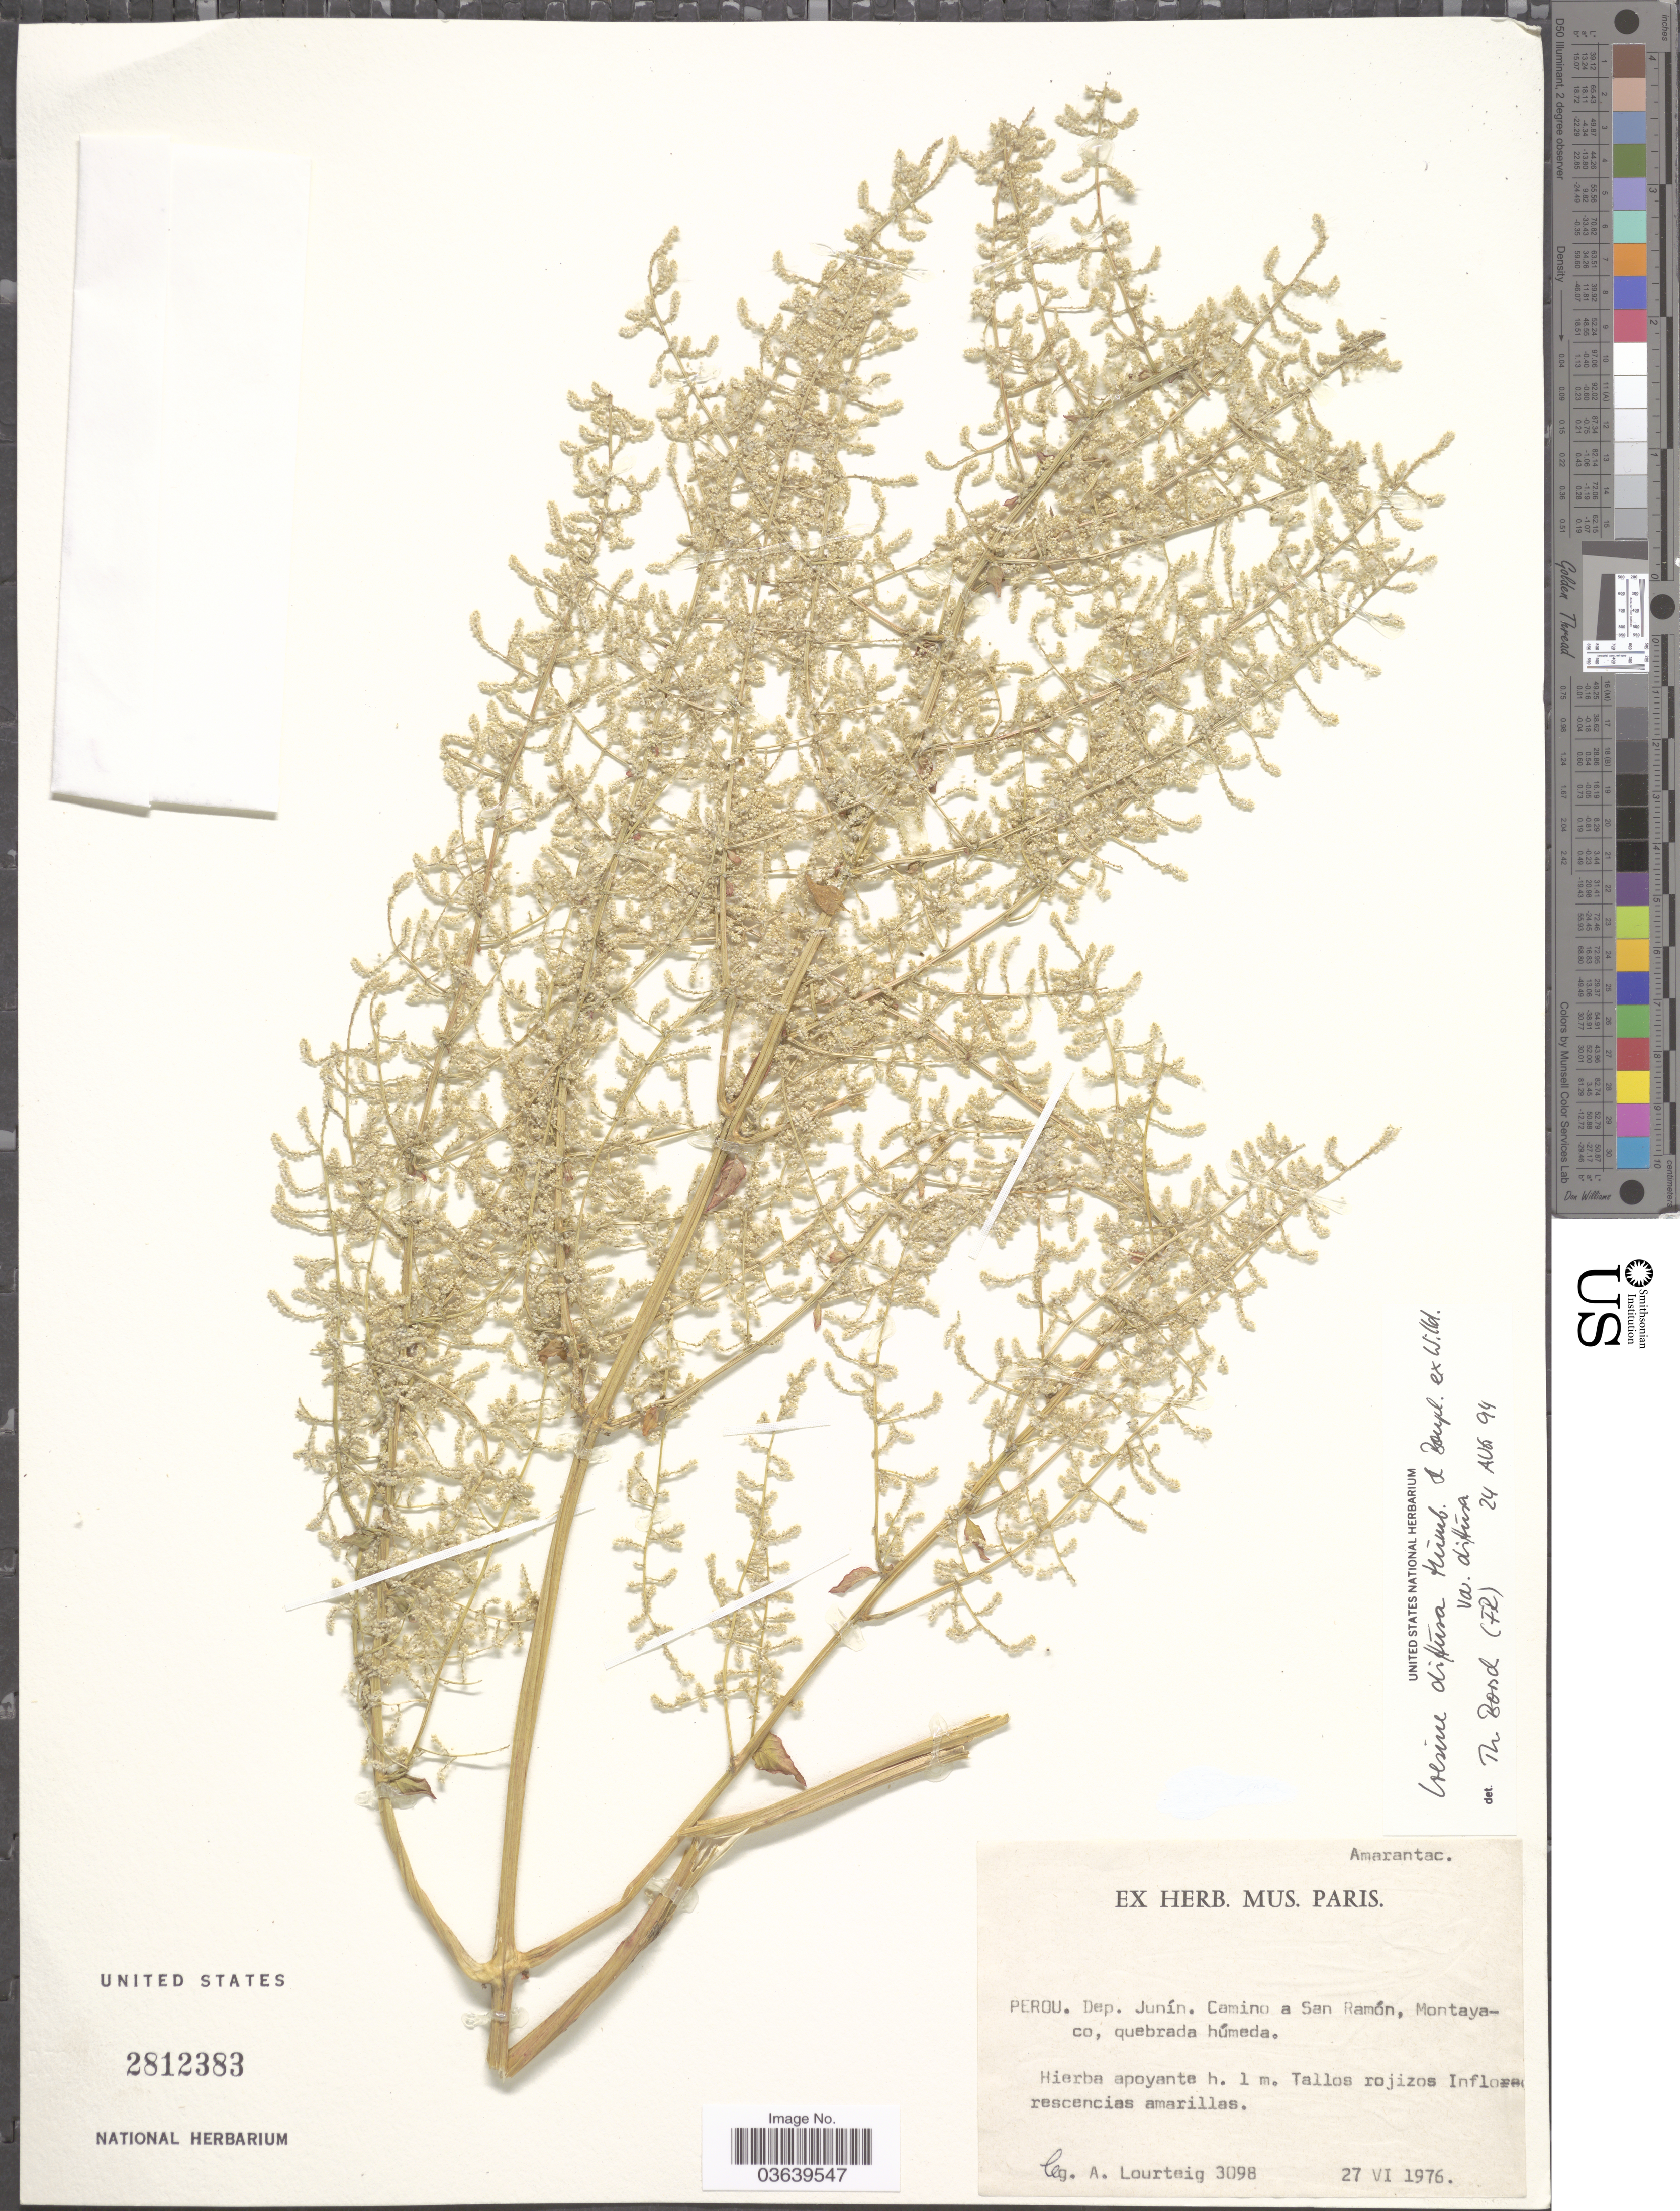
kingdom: Plantae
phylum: Tracheophyta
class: Magnoliopsida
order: Caryophyllales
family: Amaranthaceae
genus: Iresine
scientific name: Iresine celosia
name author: L.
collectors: A. Lourteig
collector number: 3098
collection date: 1976-06-27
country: Peru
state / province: Junín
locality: Dep. Junín. Camino a San Ramón, Montayaco, quebrada húmeda.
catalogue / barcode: US 2812383